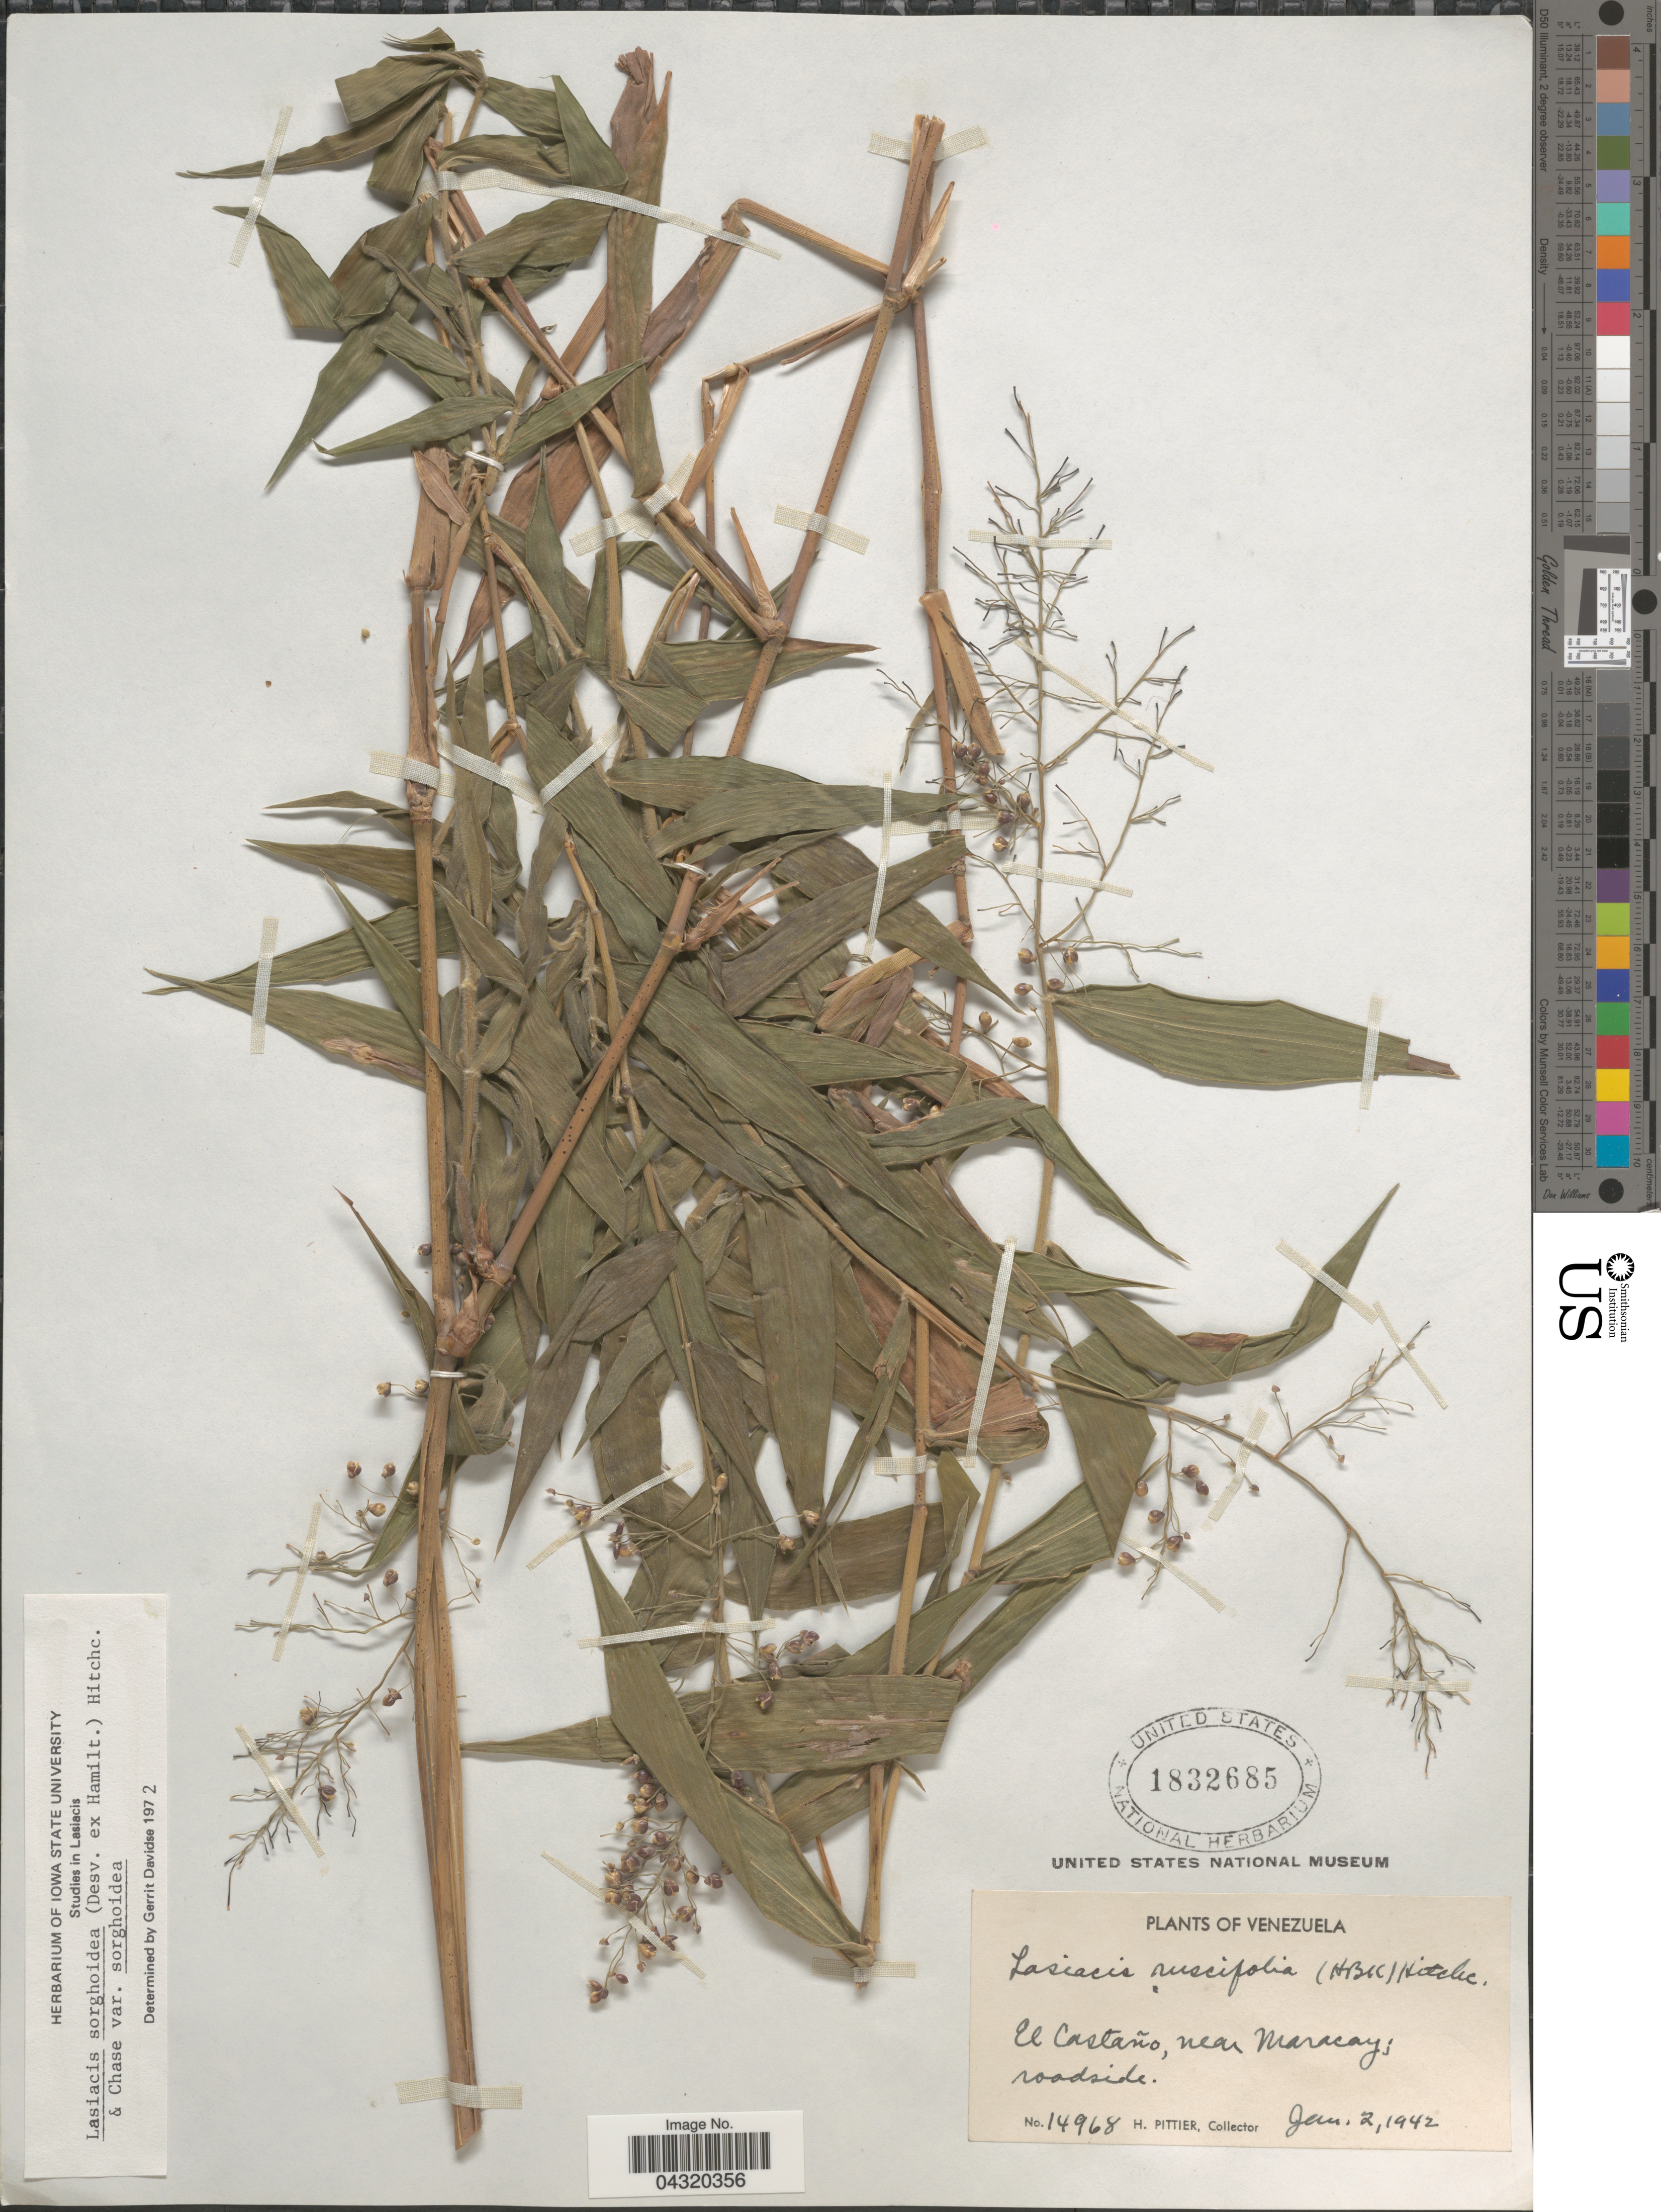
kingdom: Plantae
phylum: Tracheophyta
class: Liliopsida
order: Poales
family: Poaceae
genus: Lasiacis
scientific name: Lasiacis sorghoidea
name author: (Desv. ex Ham.) Hitchc. & Chase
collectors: H. F. Pittier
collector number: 14968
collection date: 1942-01-02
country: Venezuela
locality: El Castaño, near Maracay.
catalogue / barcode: US 1832685